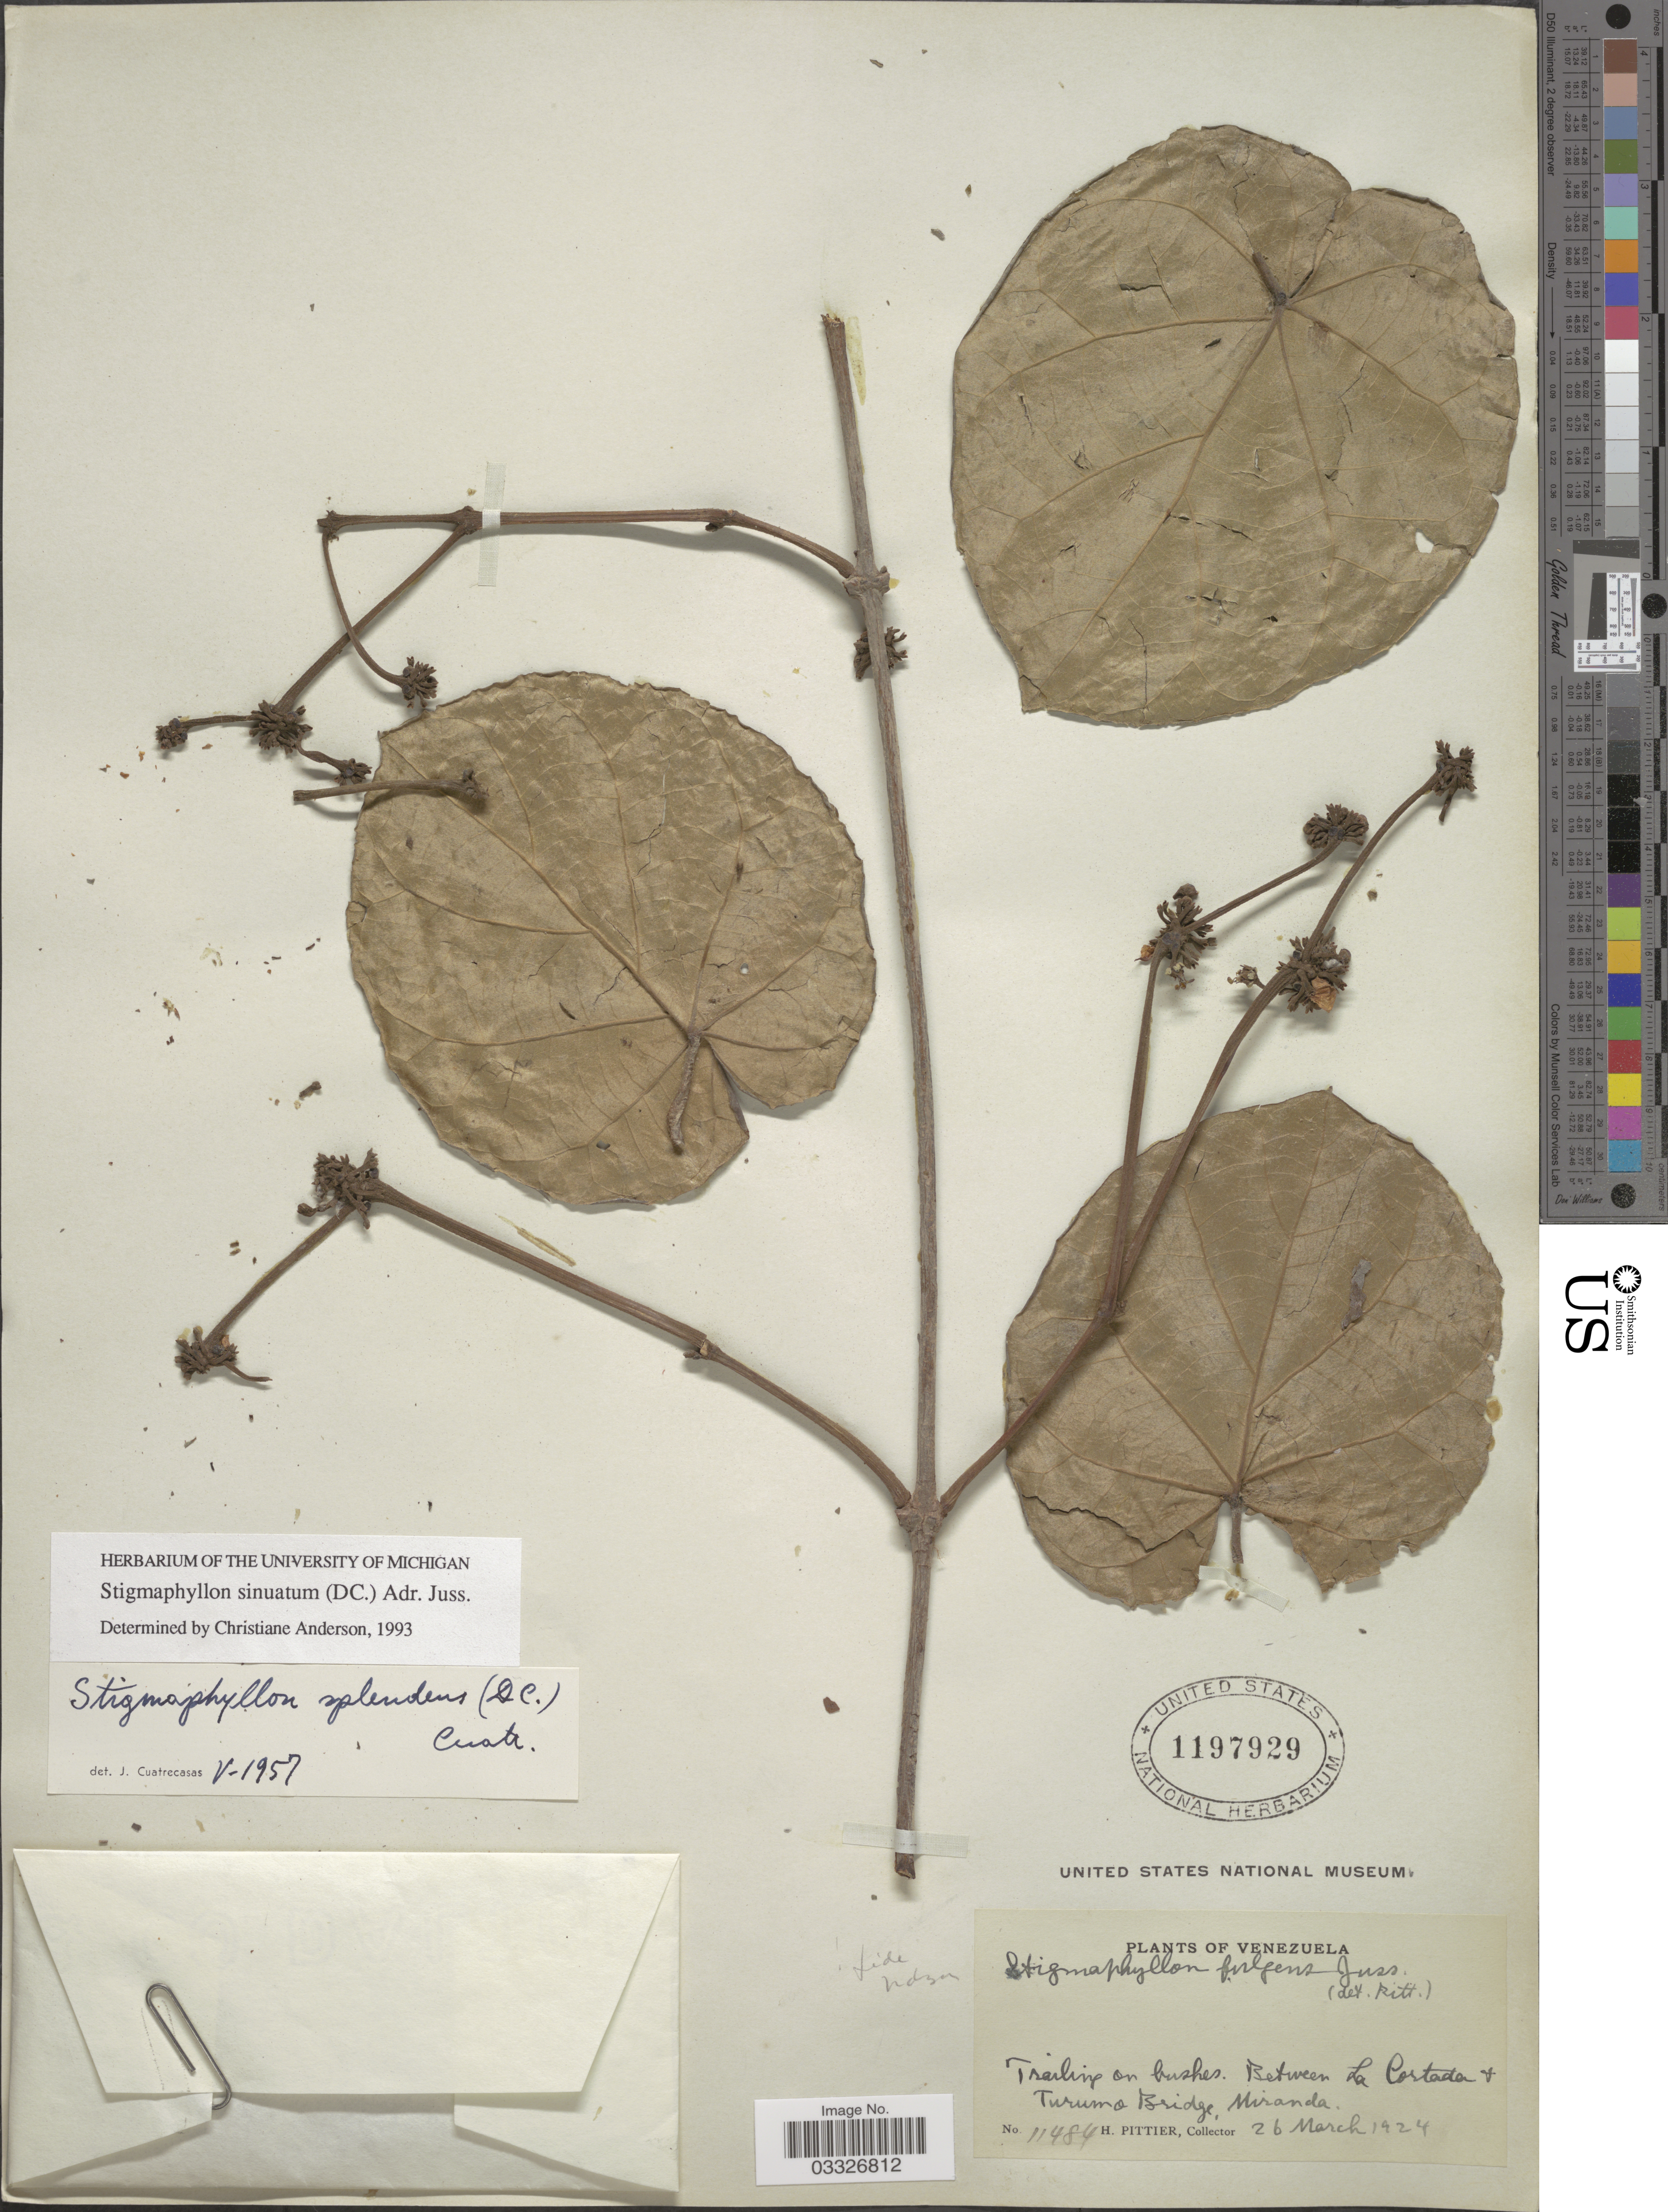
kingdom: Plantae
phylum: Tracheophyta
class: Magnoliopsida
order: Malpighiales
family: Malpighiaceae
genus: Stigmaphyllon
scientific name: Stigmaphyllon sinuatum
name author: (DC.) A. Juss.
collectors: H. F. Pittier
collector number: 11484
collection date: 1924-03-26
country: Venezuela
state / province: Miranda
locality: Trailing on bushes. Between La Cortada & Turuma Bridge.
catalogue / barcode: US 1197929